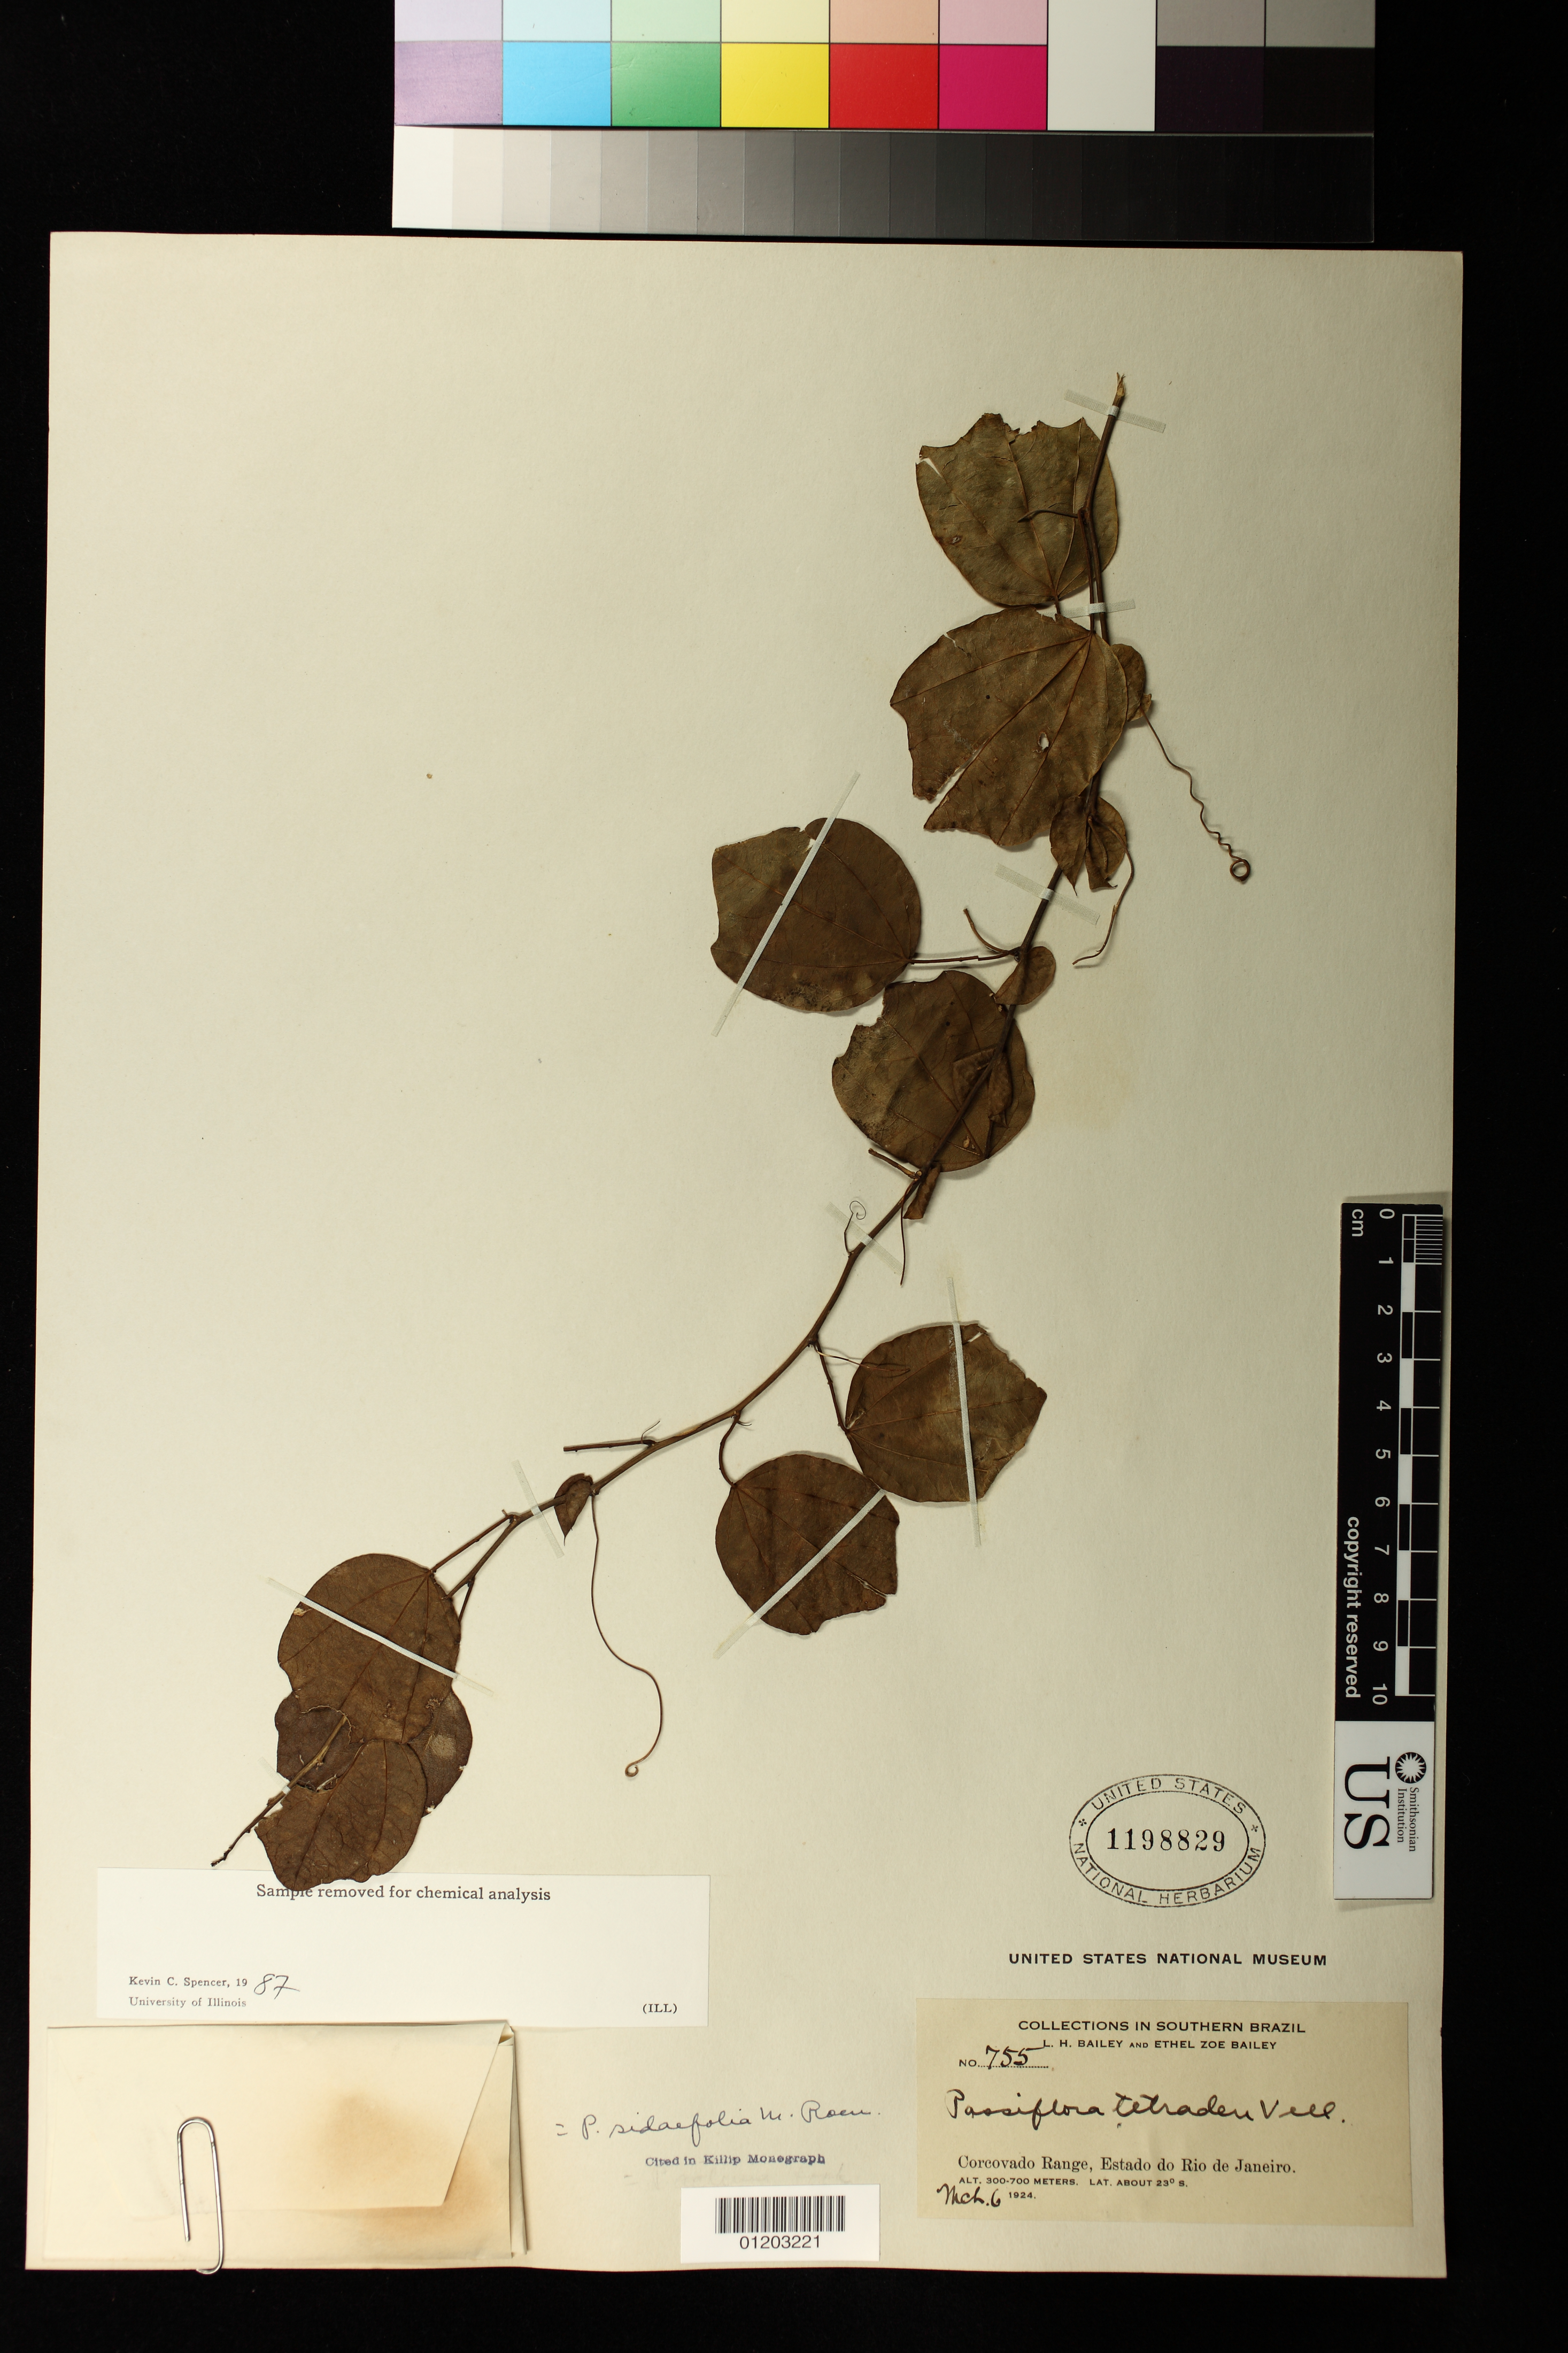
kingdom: Plantae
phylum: Tracheophyta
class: Magnoliopsida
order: Malpighiales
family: Passifloraceae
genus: Passiflora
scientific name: Passiflora sidifolia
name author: M. Roem.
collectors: L. H. Bailey & E. Z. Bailey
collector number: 755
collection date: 1924-03-06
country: Brazil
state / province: Rio de Janeiro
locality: Corcovado Range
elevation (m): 300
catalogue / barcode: US 1198829